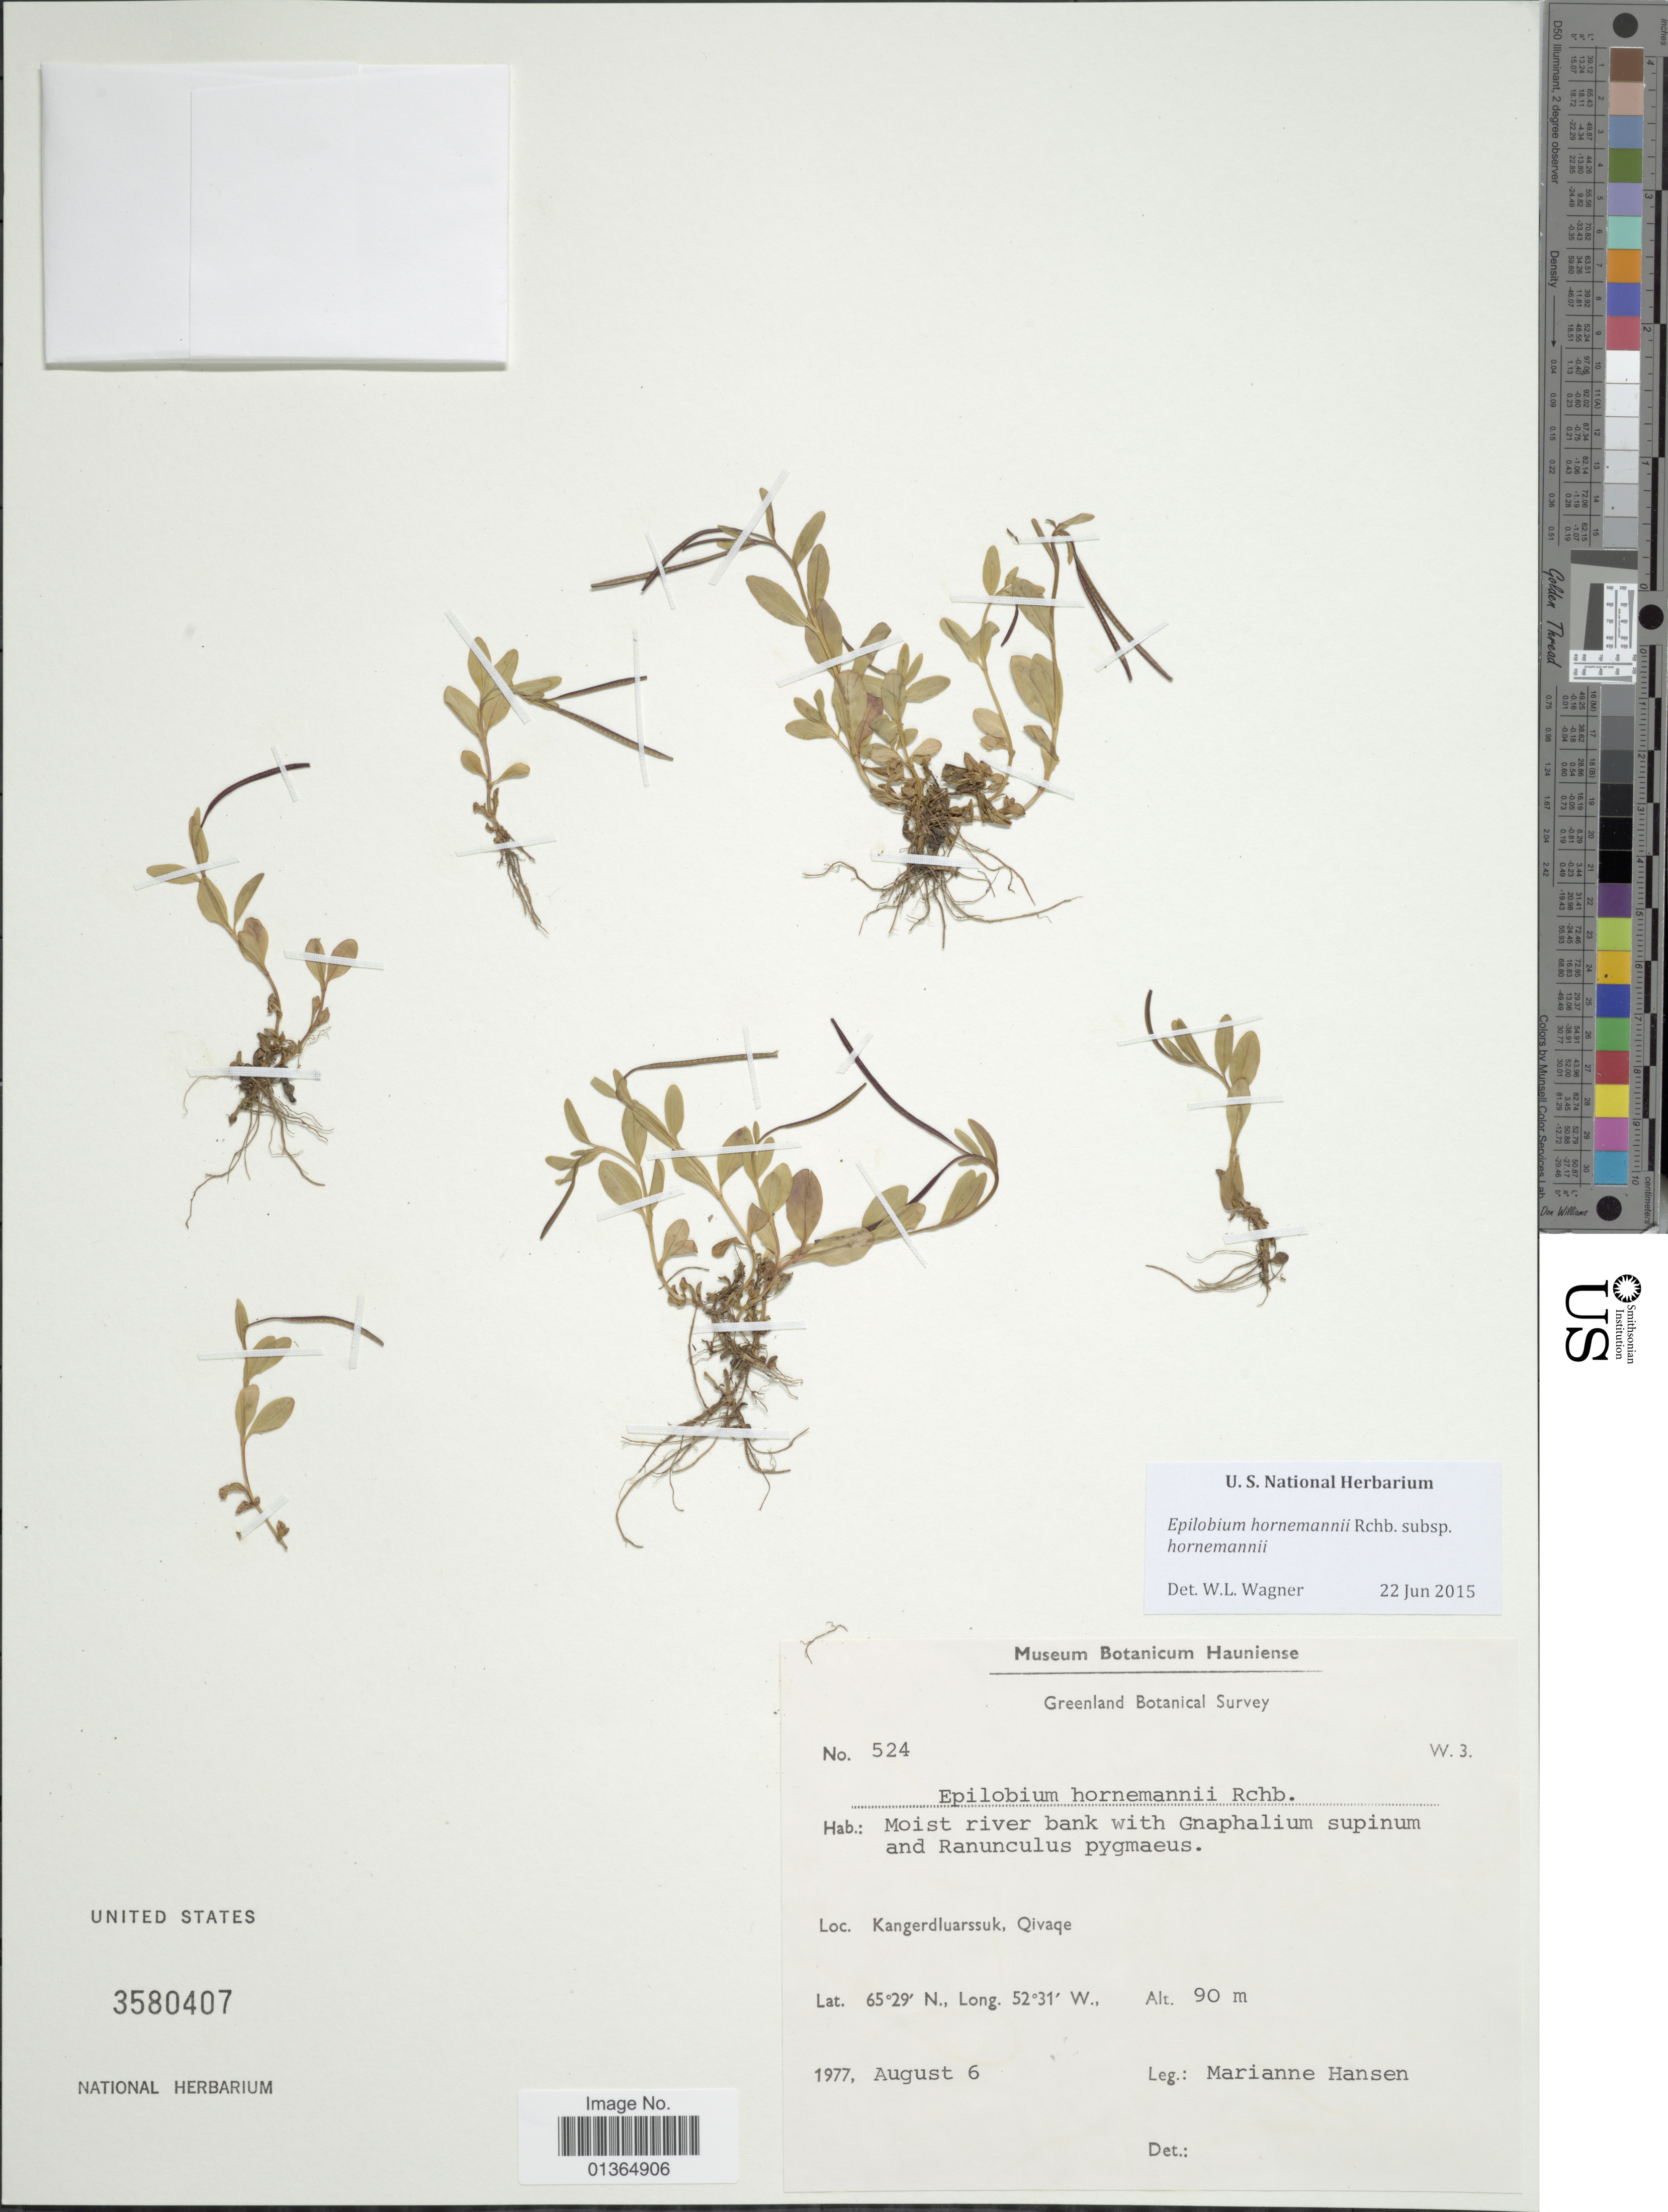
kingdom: Plantae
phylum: Tracheophyta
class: Magnoliopsida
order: Myrtales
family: Onagraceae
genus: Epilobium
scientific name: Epilobium hornemannii subsp. hornemannii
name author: Rchb.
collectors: M. Hansen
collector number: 524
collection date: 1977-08-06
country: Greenland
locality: Kangerdluarssuk, Qivaqe.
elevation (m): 90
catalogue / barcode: US 3580407